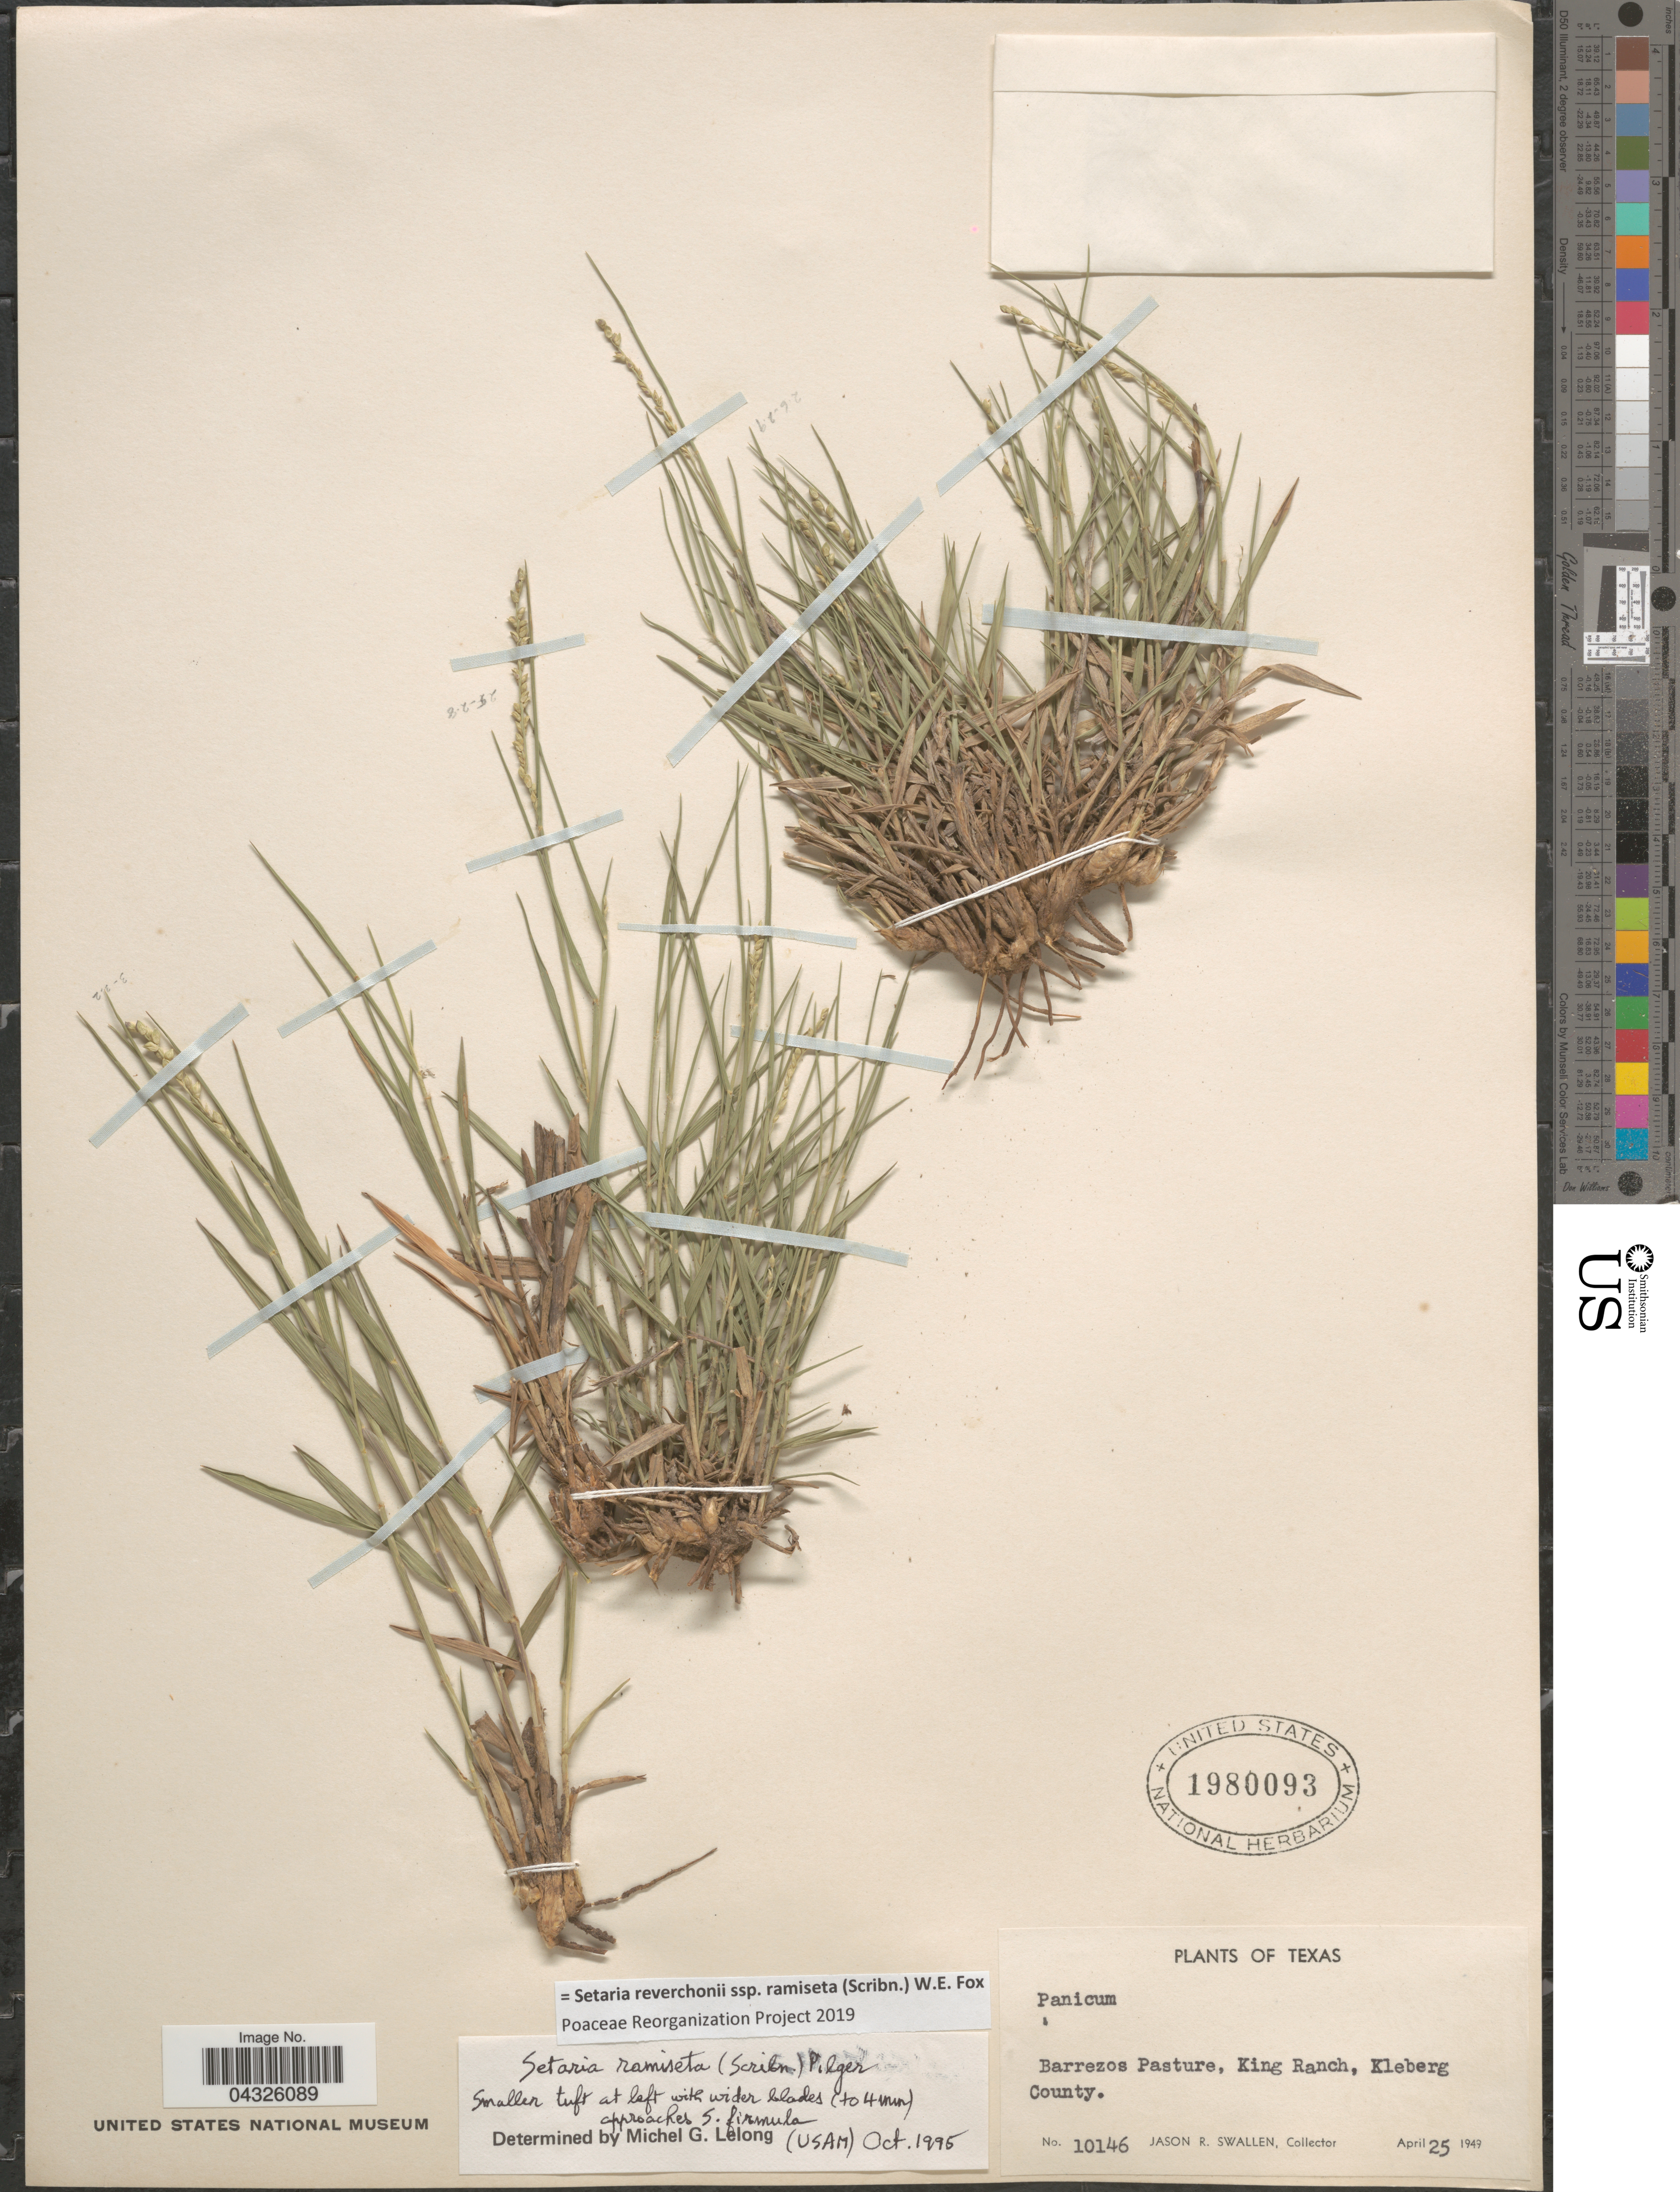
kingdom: Plantae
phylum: Tracheophyta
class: Liliopsida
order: Poales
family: Poaceae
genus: Setaria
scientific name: Setaria reverchonii subsp. ramiseta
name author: (Scribn.) W.E. Fox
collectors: J. R. Swallen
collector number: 10146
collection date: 1949-04-25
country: United States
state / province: Texas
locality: Barrezos Pasture, King Ranch, Kleberg County.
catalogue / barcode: US 1980093